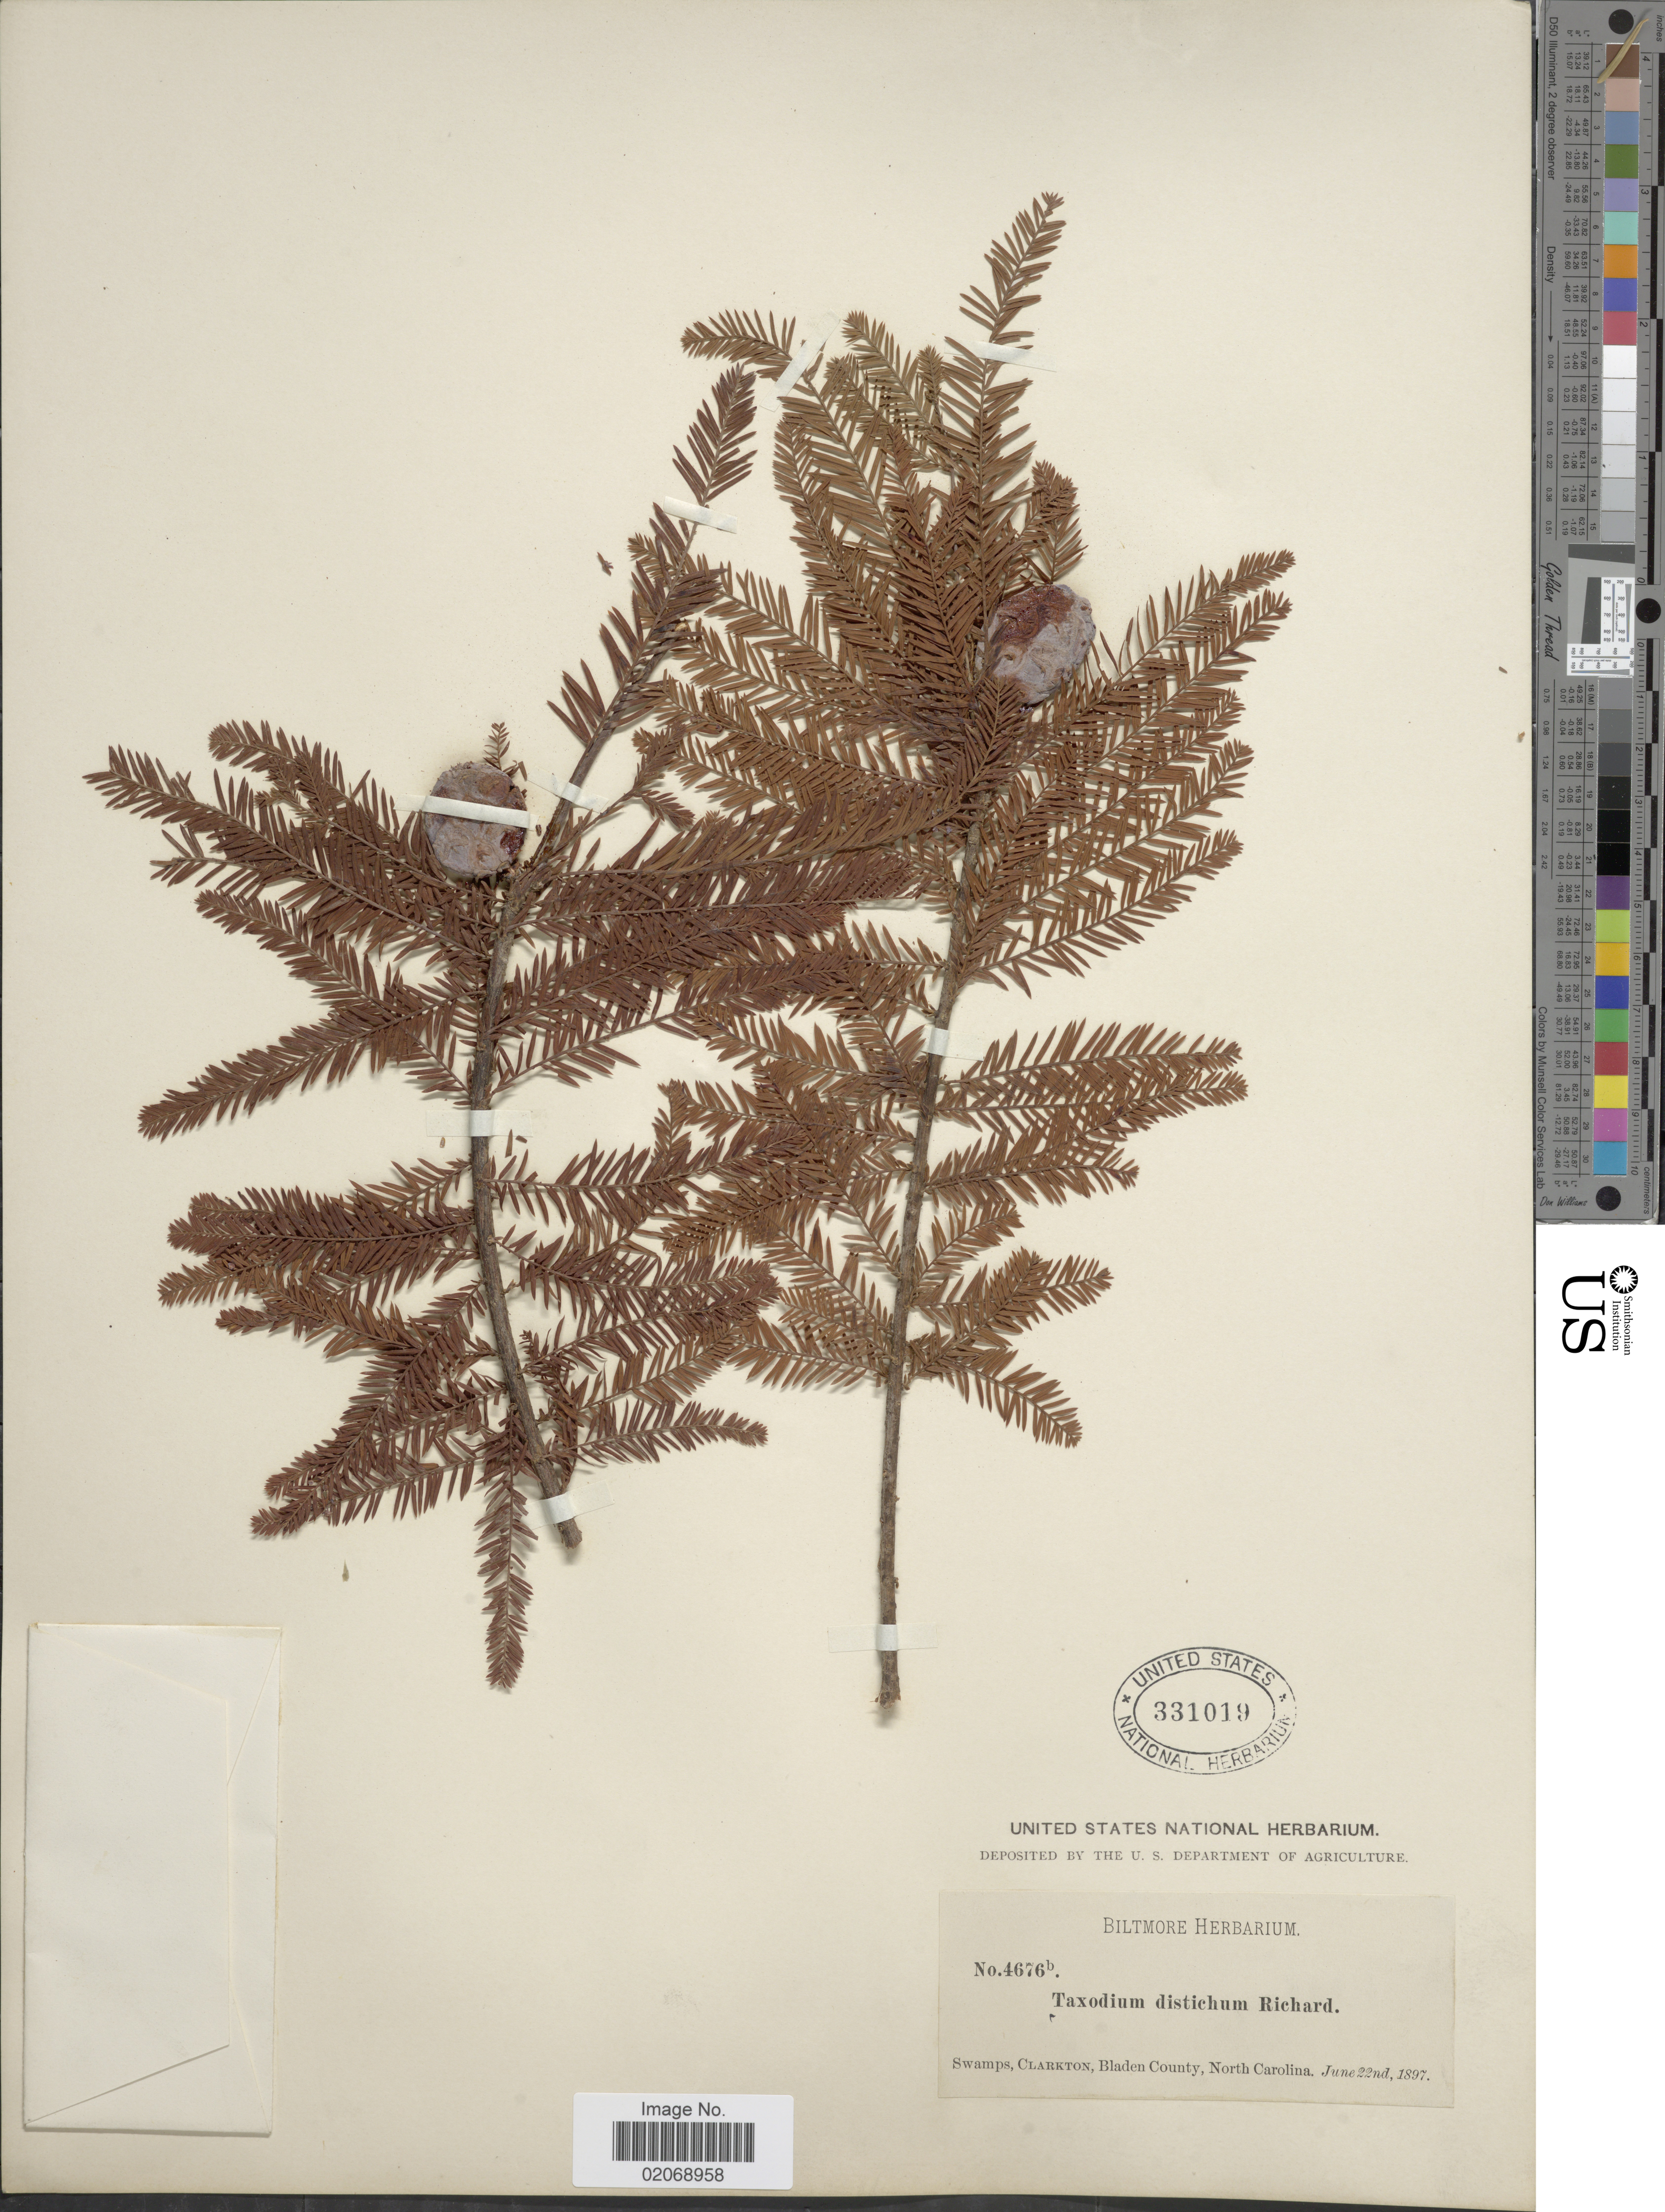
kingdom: Plantae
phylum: Tracheophyta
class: Pinopsida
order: Pinales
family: Cupressaceae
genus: Taxodium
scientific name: Taxodium distichum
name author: (L.) Rich.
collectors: ex herb. Biltmore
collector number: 4676b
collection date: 1897-06-22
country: United States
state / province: North Carolina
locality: Clarkton, Bladen County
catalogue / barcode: US 331019